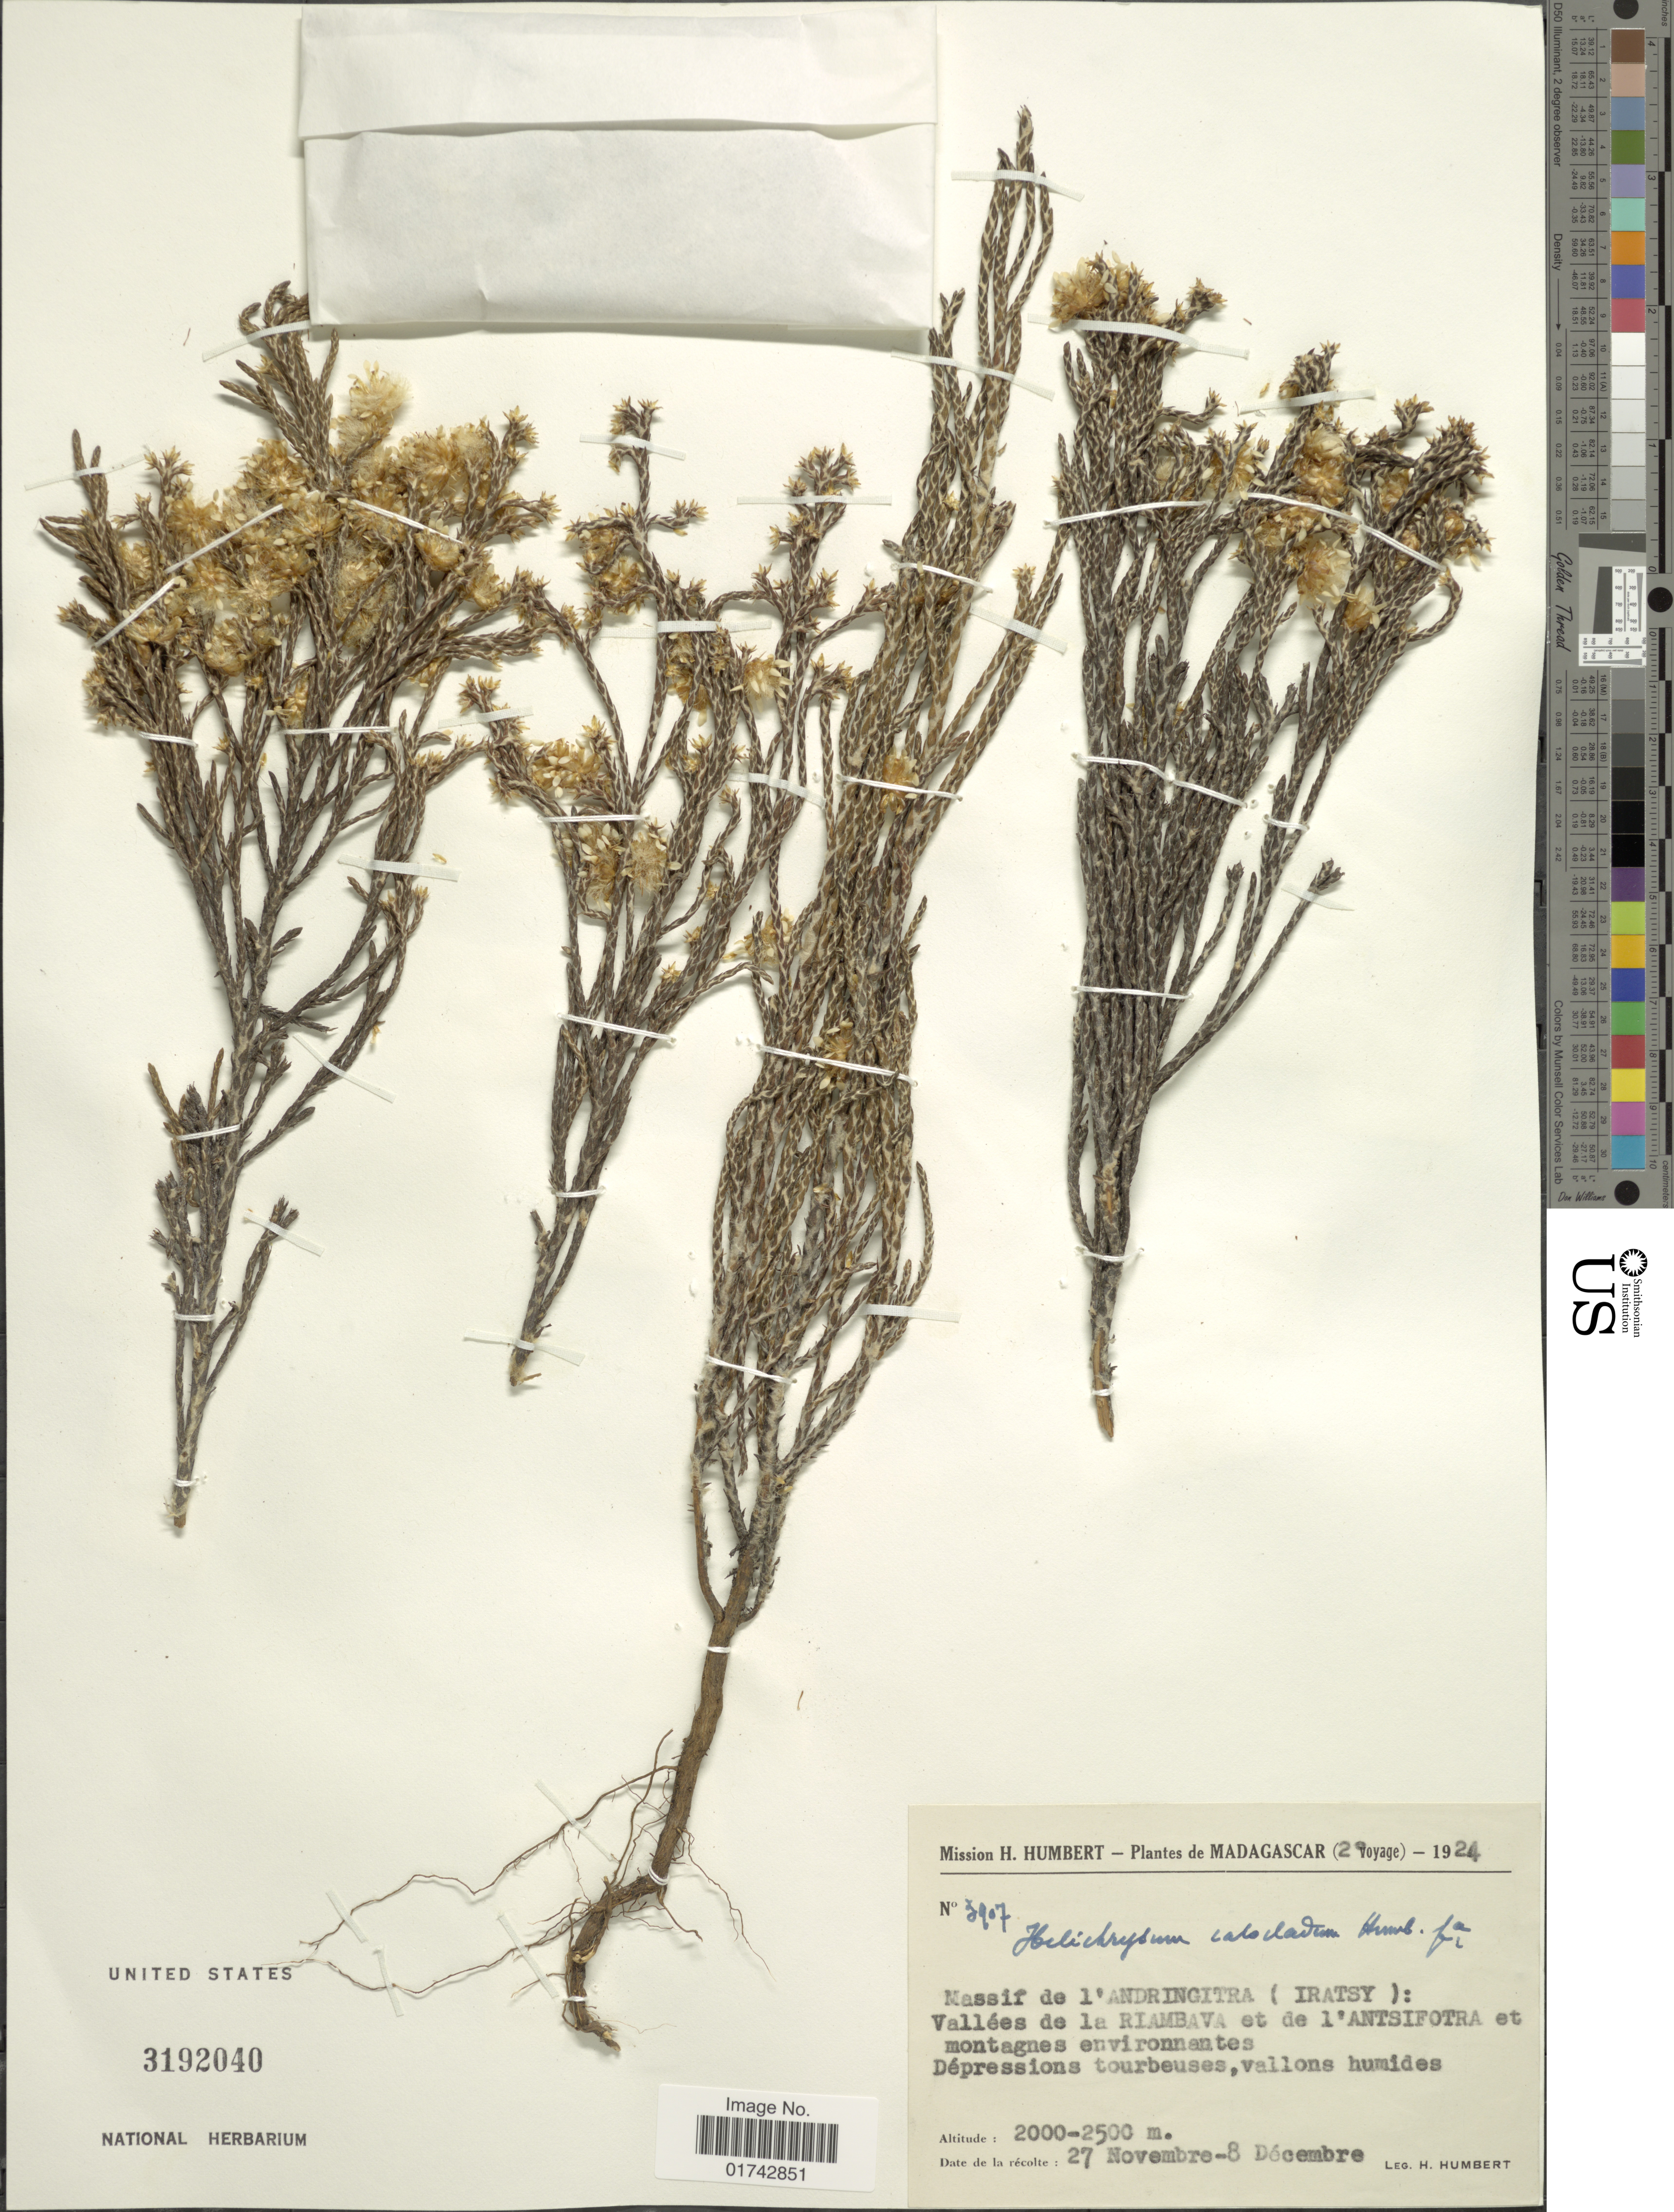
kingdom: Plantae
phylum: Tracheophyta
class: Magnoliopsida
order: Asterales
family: Asteraceae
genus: Helichrysum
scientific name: Helichrysum calocladum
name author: Humbert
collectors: H. Humbert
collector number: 3907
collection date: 1924-11-27/1924-12-08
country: Madagascar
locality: Massif de l'Andringitra (Iratsy): Vallées de la Riambava et de l'Antsifotra et montagnes environnantes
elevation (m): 2000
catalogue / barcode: US 3192040